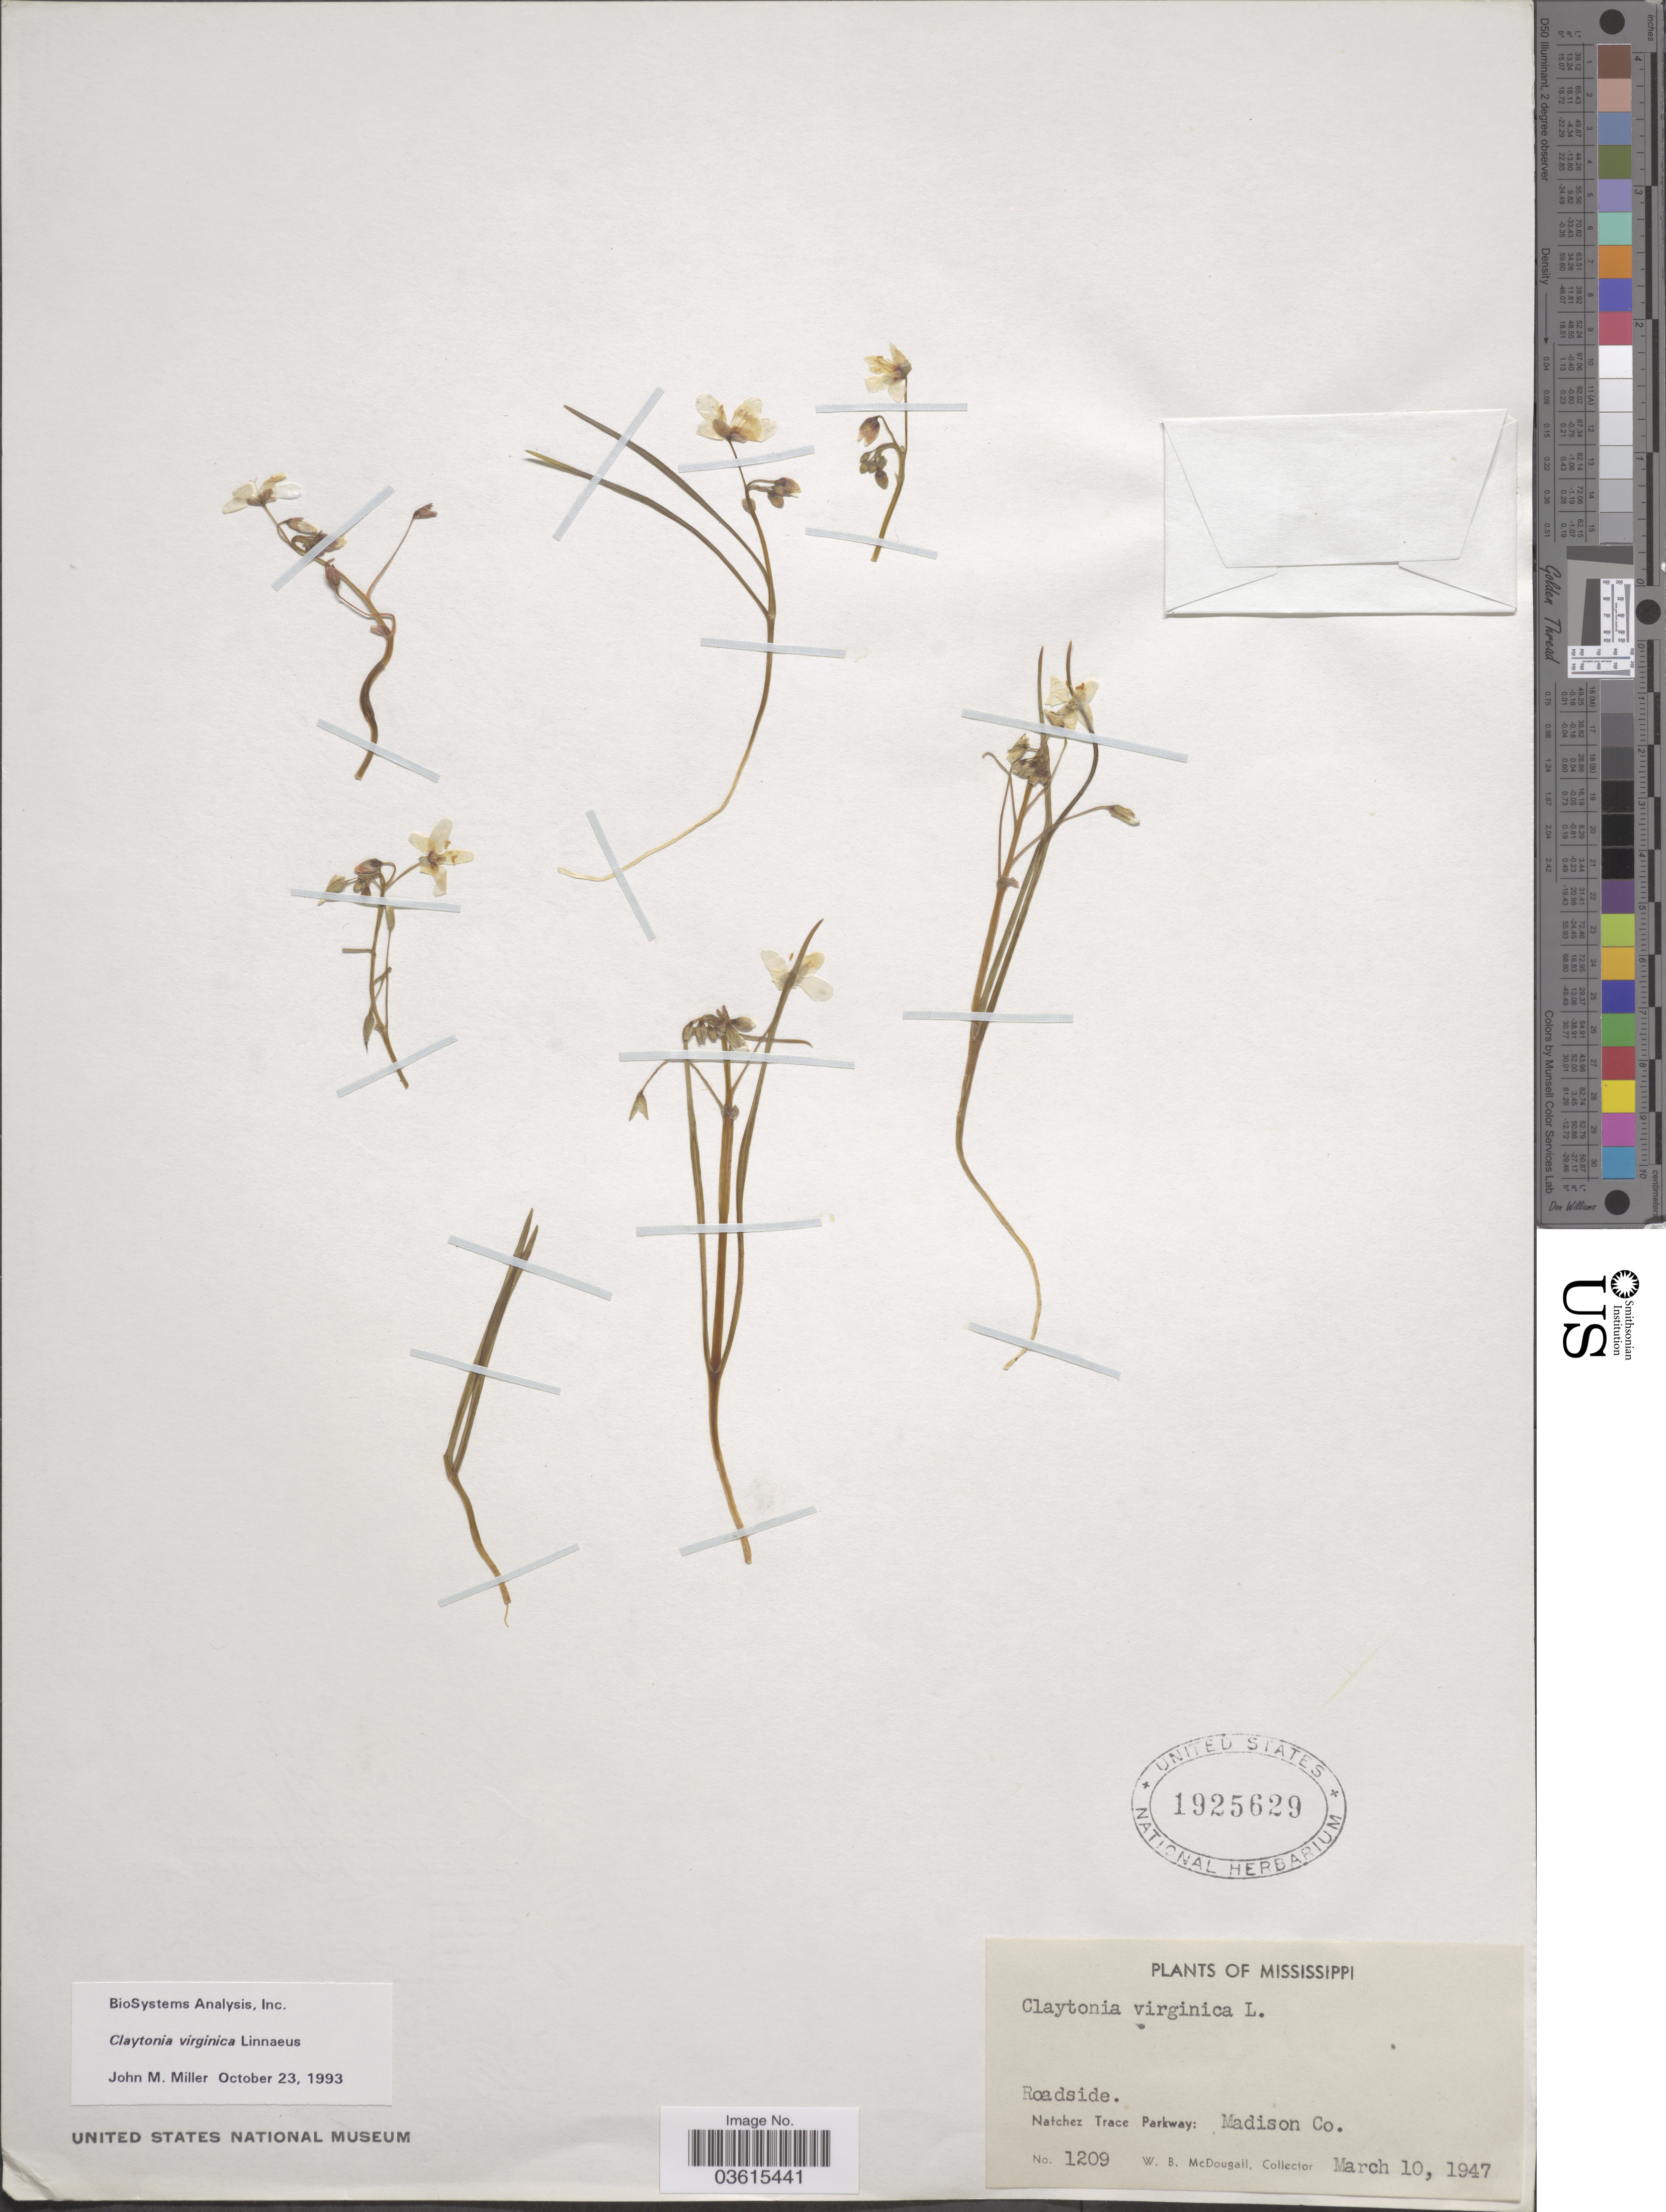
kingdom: Plantae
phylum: Tracheophyta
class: Magnoliopsida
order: Caryophyllales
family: Montiaceae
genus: Claytonia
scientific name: Claytonia virginica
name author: L.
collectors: W. B. McDougall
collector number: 1209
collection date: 1947-03-10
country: United States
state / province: Mississippi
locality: Natchez Trace Parkway: Madison Co.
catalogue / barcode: US 1925629